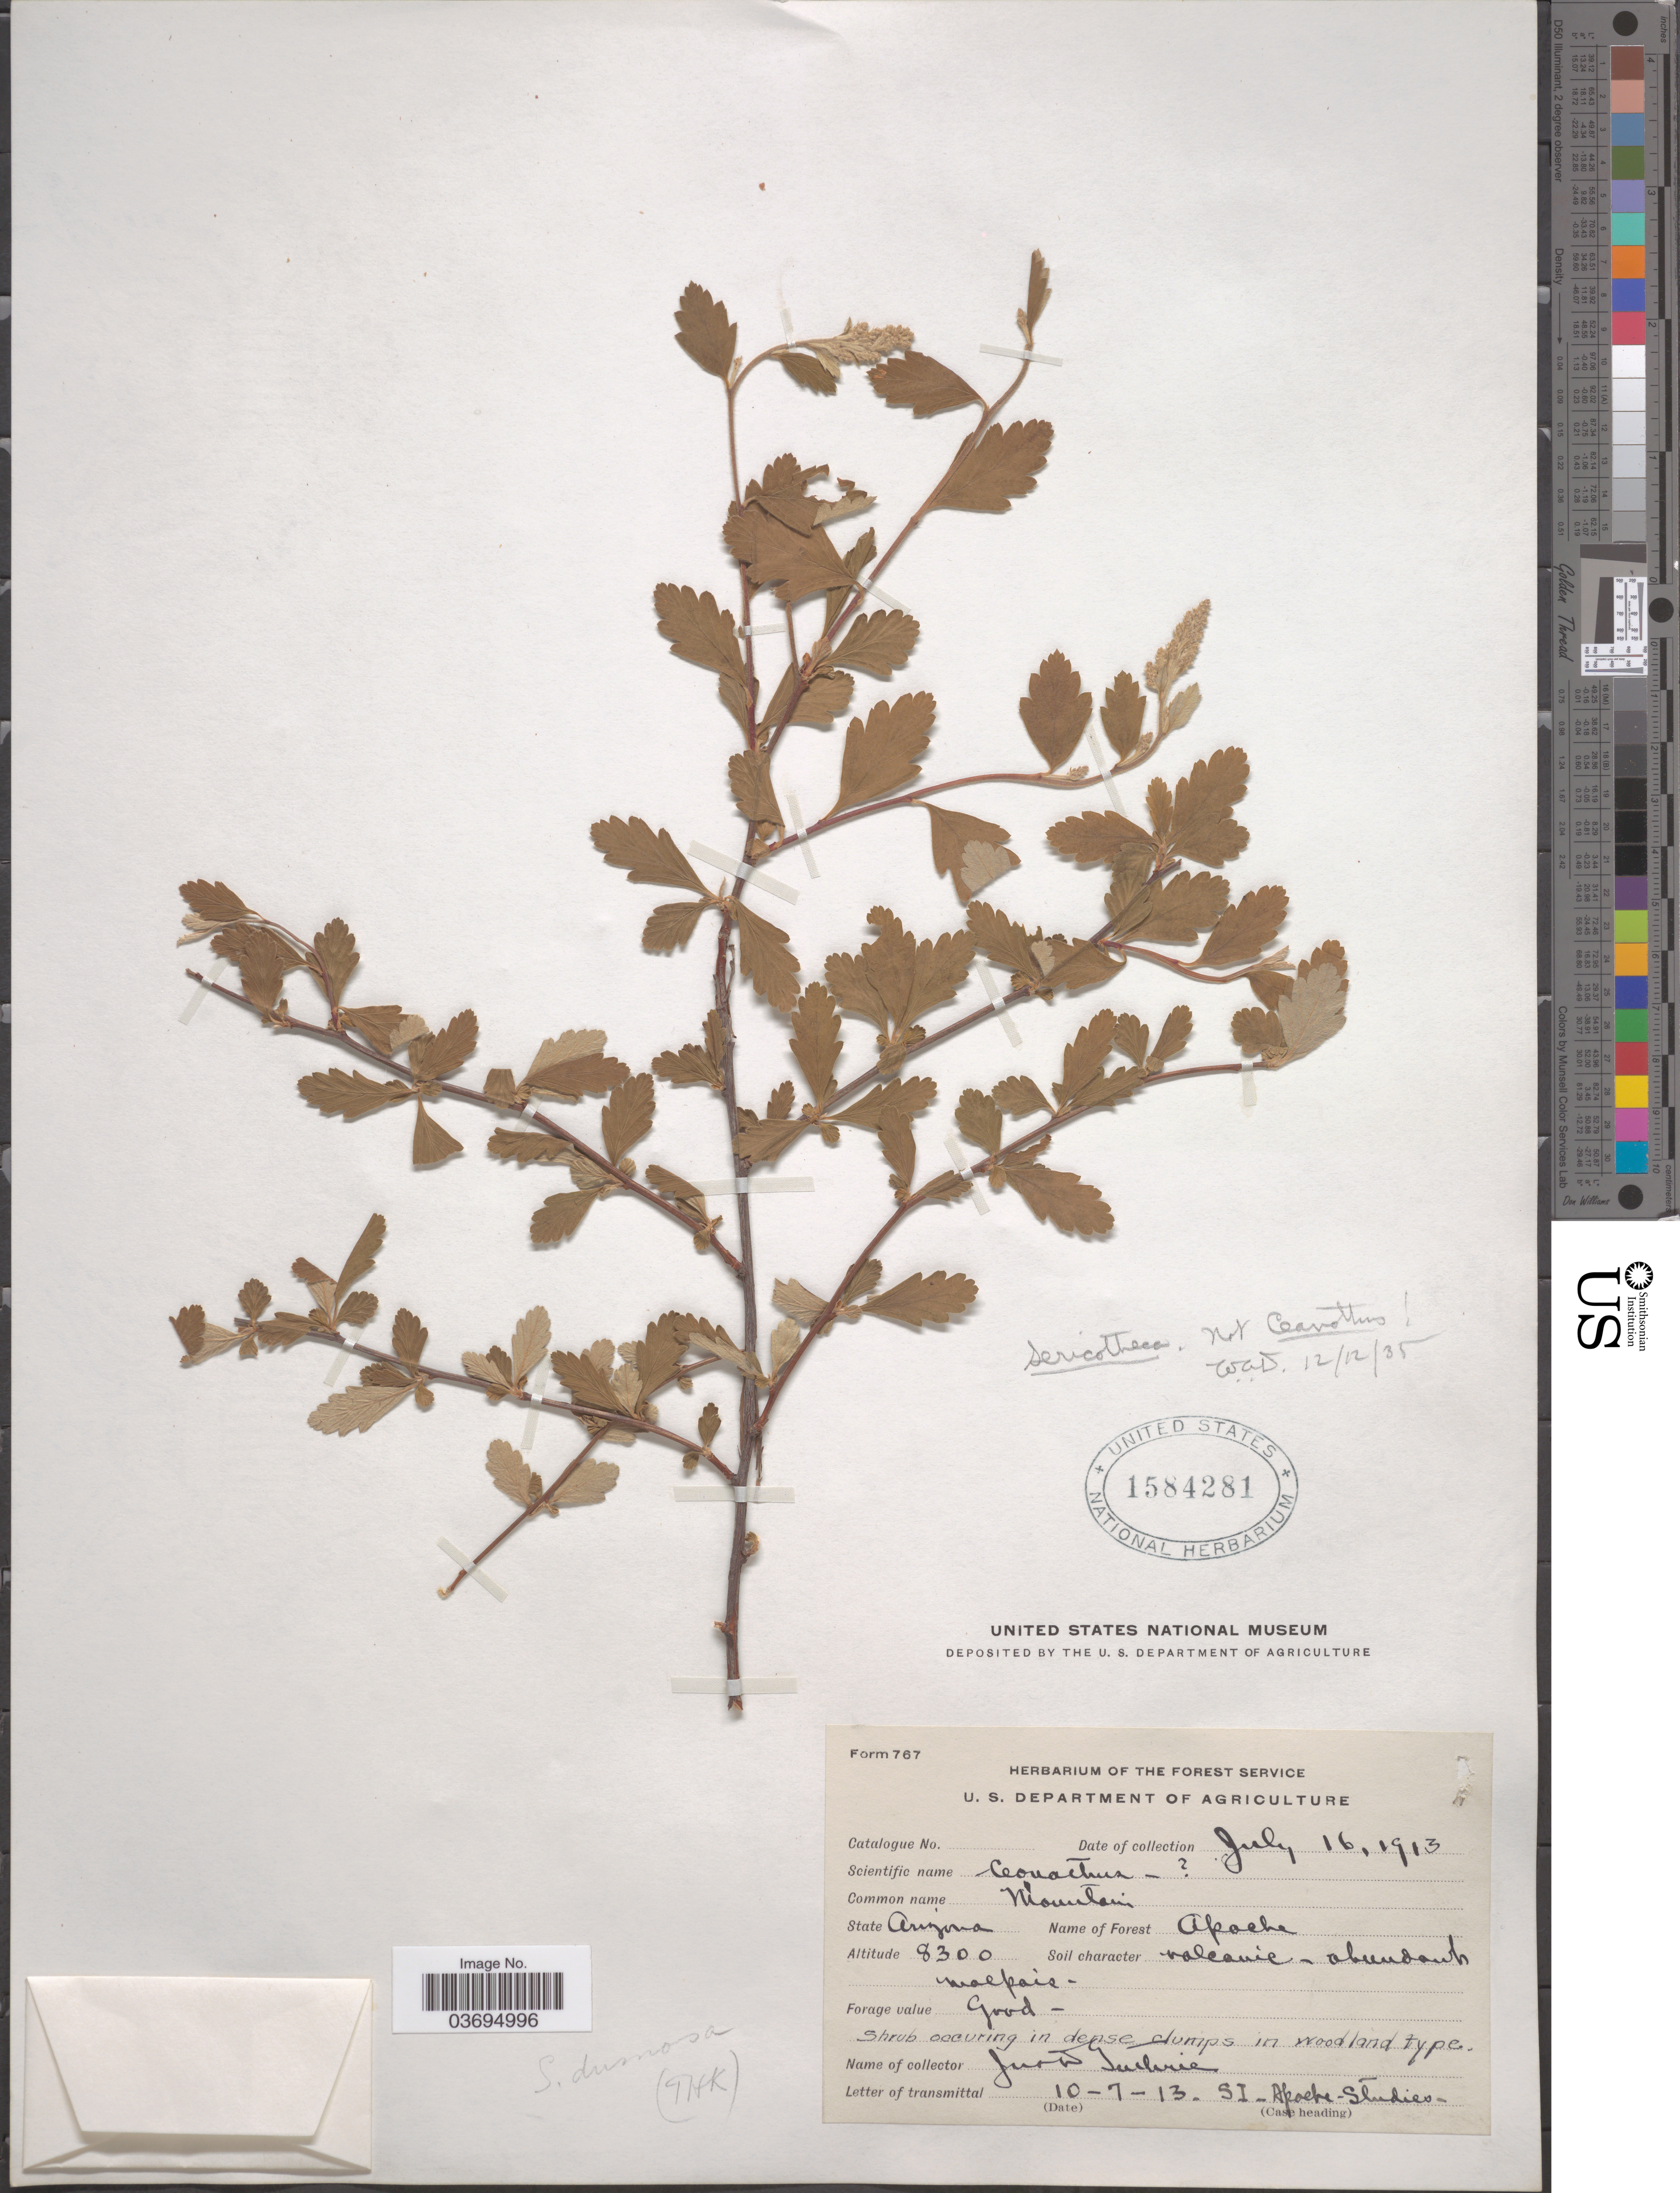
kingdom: Plantae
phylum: Tracheophyta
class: Magnoliopsida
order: Rosales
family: Rosaceae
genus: Holodiscus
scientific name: Holodiscus discolor var. dumosus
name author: Maxim. ex J.M. Coult.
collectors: J. Guthrie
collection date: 1913-07-16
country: United States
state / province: Arizona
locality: Apache.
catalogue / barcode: US 1584281